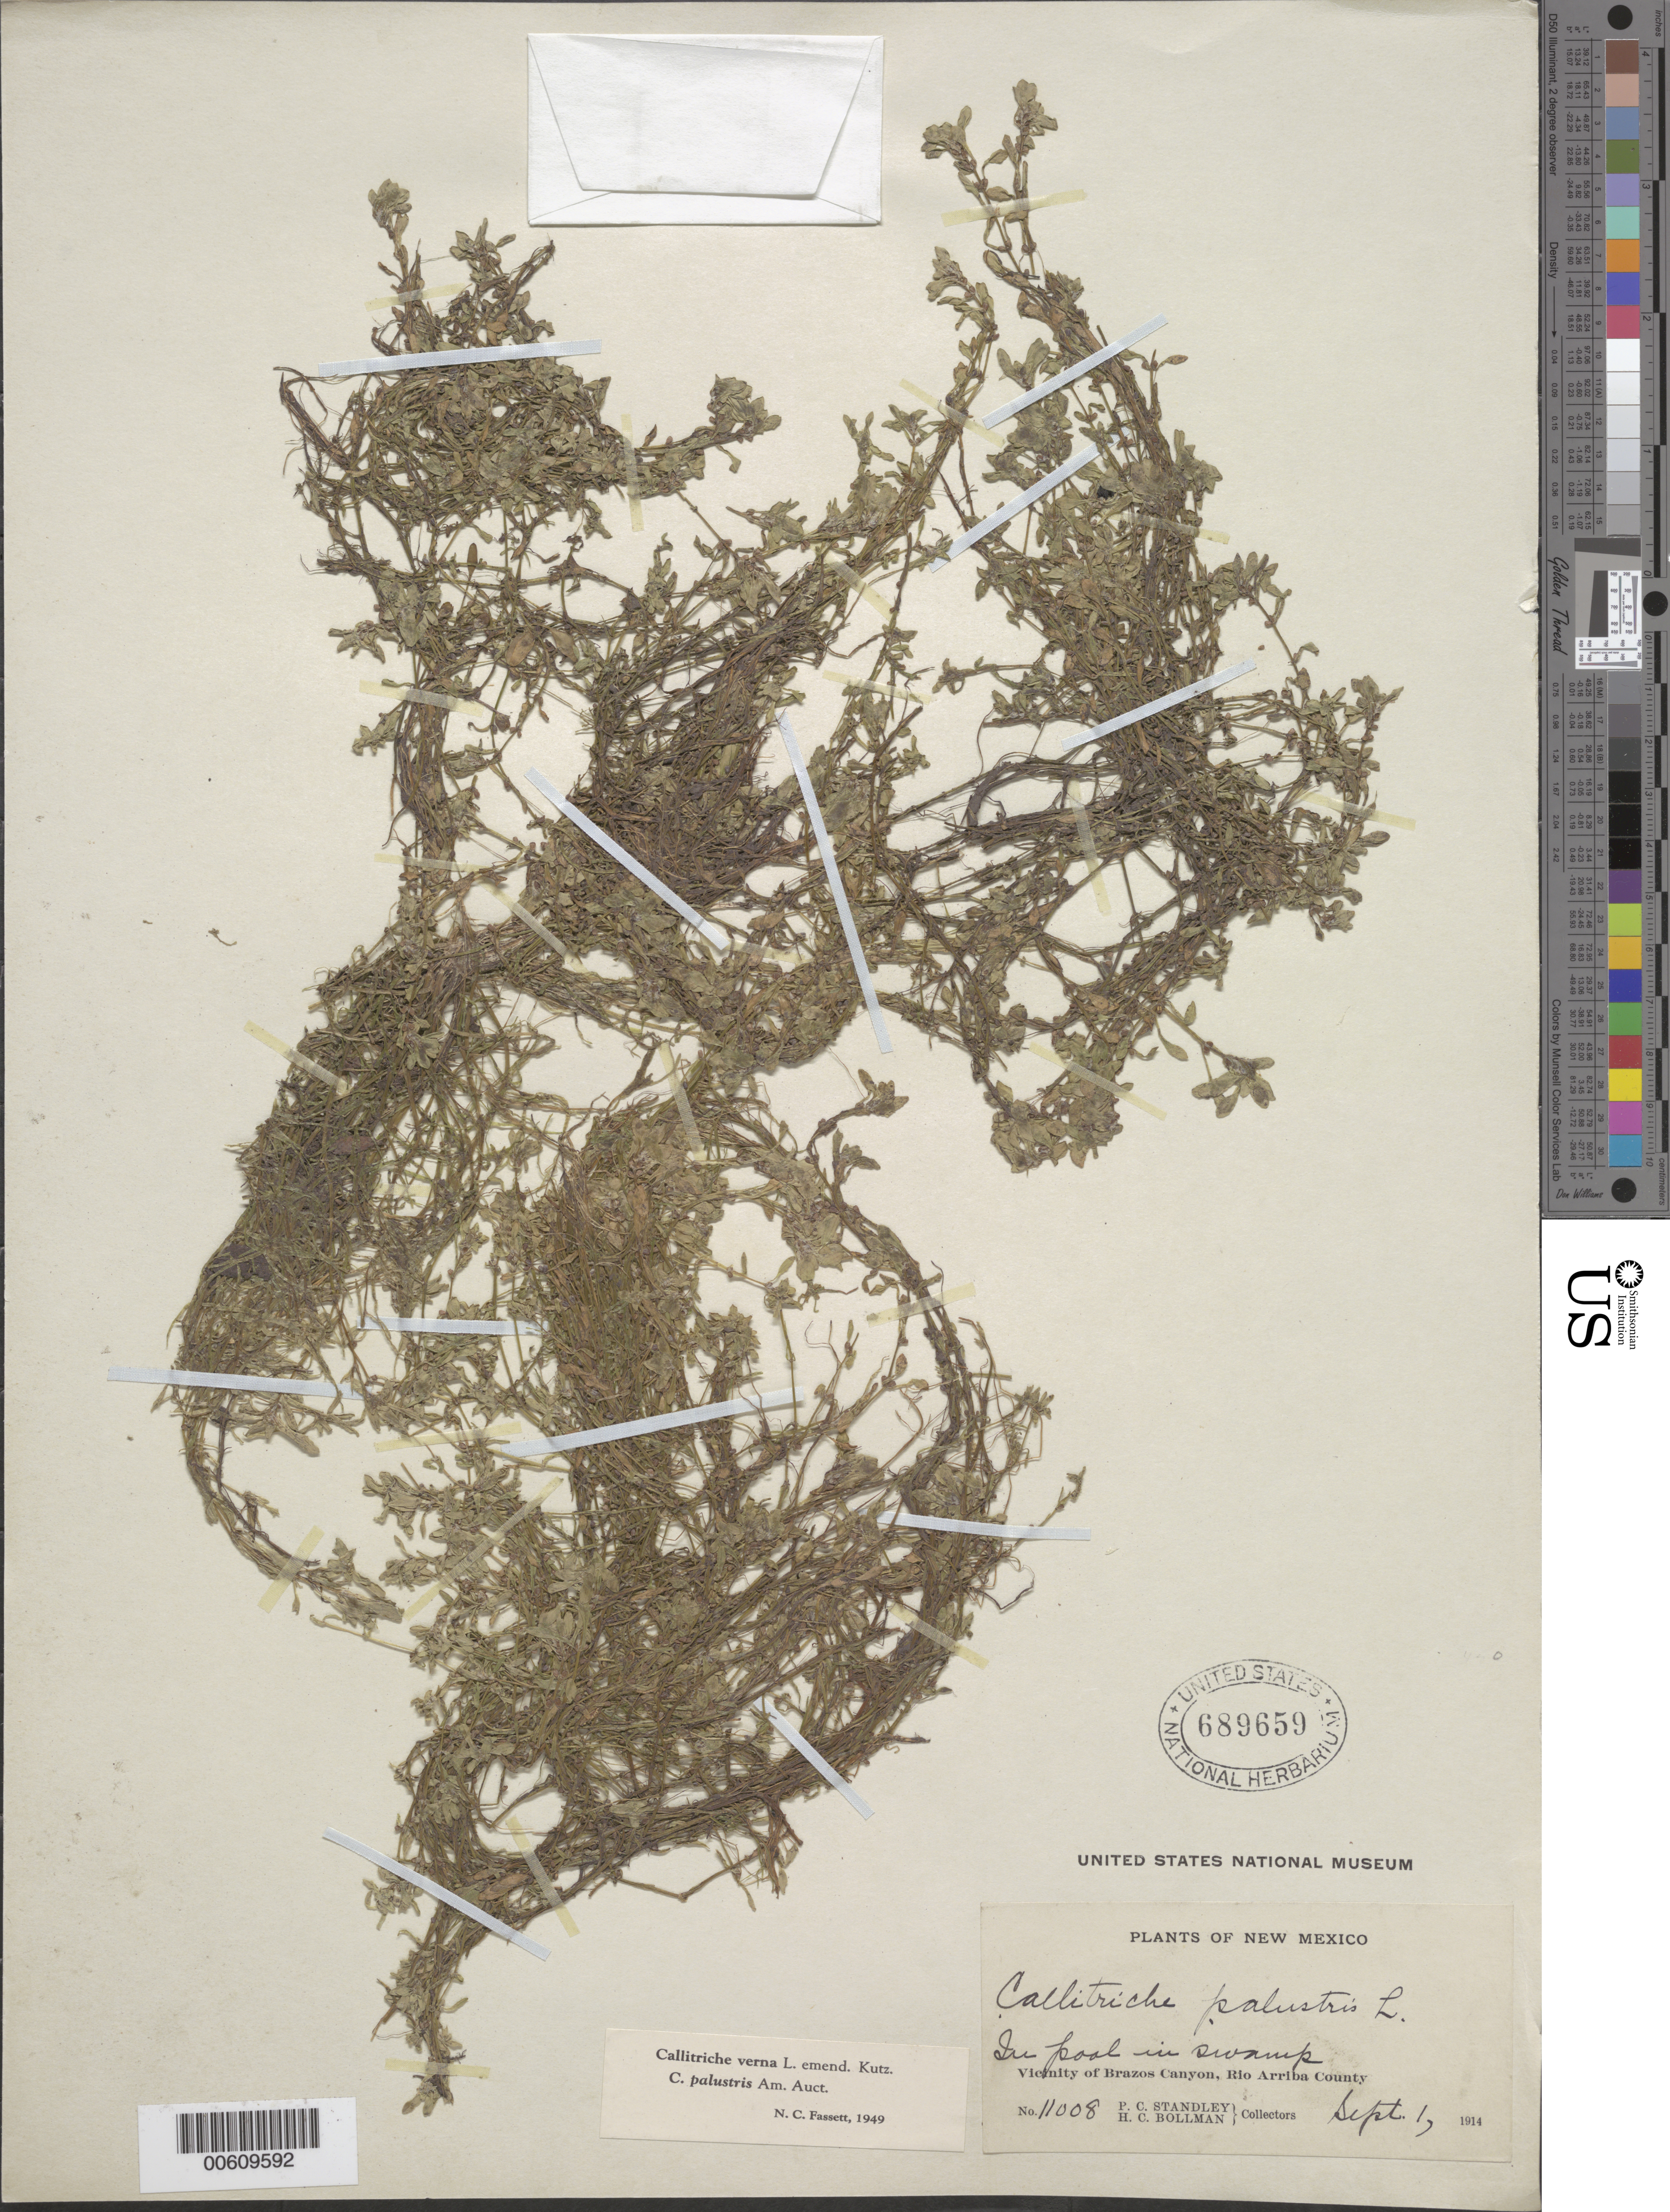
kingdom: Plantae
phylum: Tracheophyta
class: Magnoliopsida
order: Lamiales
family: Plantaginaceae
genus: Callitriche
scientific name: Callitriche verna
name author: L.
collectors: P. C. Standley & H. C. Bollman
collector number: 11008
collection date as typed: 01 Sep 1914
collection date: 1914-09-01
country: United States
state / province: New Mexico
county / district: Rio Arriba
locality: Brazos Canyon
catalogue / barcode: US 689659